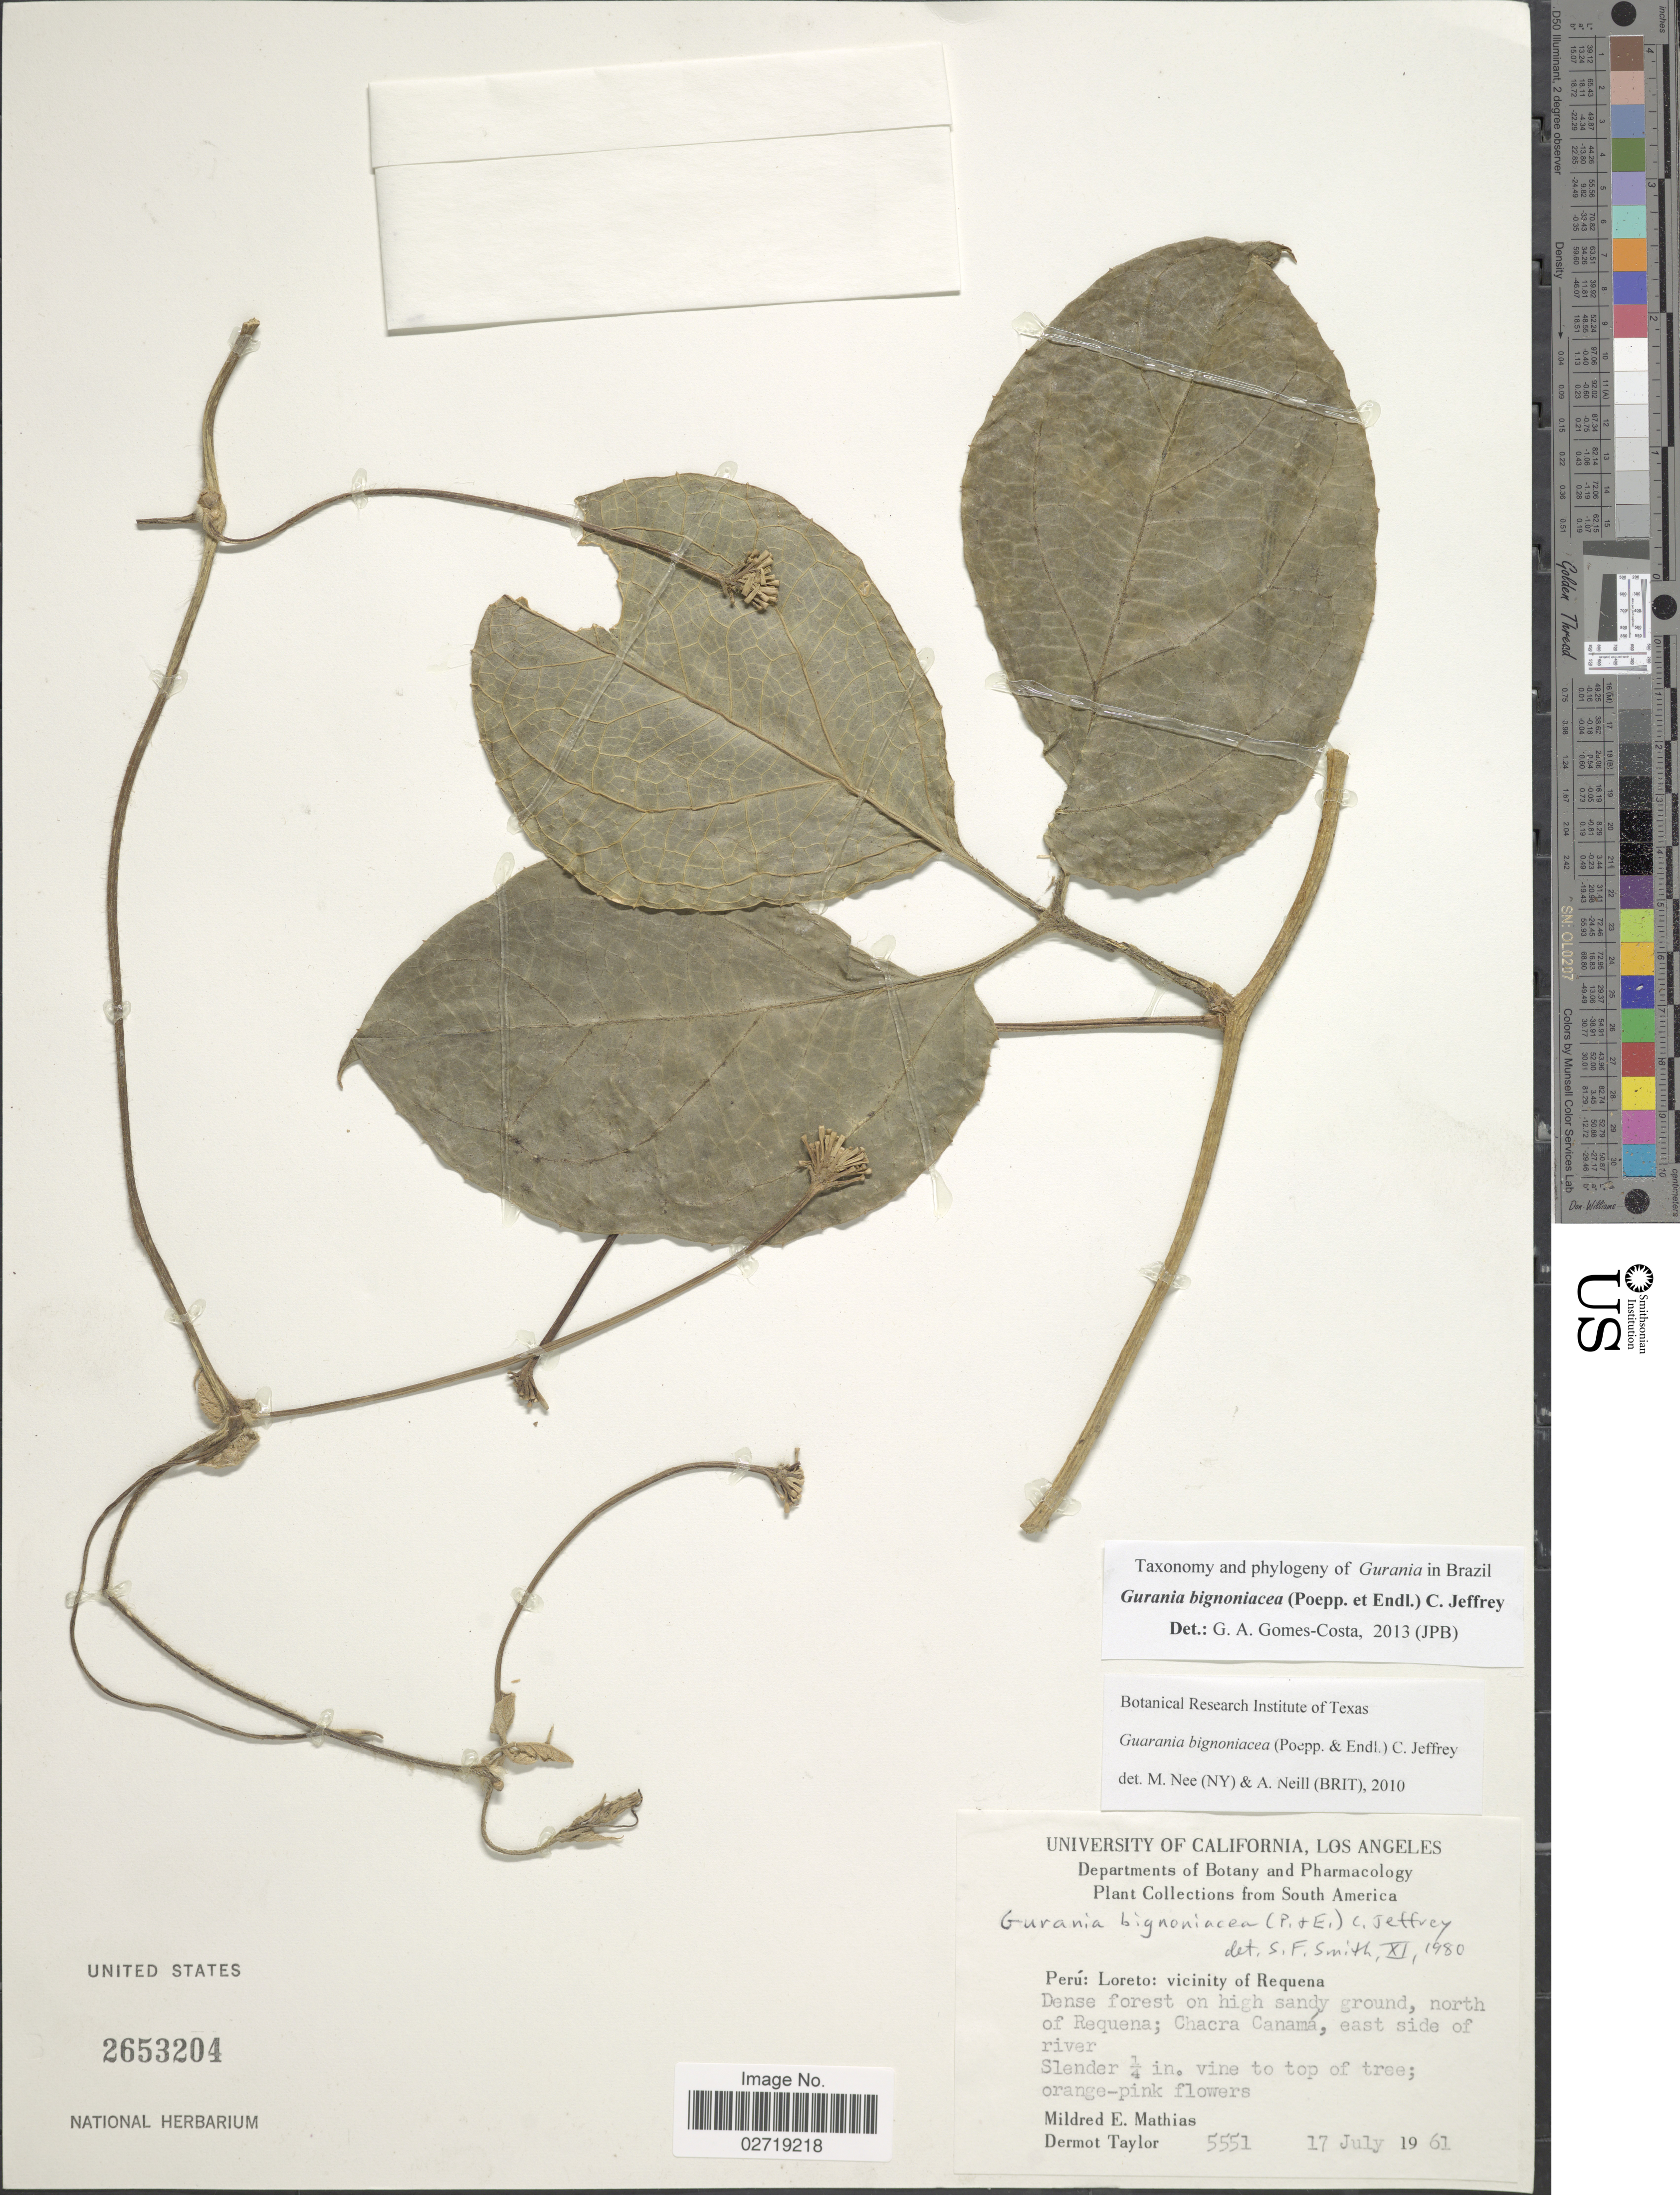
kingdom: Plantae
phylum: Tracheophyta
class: Magnoliopsida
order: Cucurbitales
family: Cucurbitaceae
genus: Gurania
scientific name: Gurania bignoniacea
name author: (Poepp. & Endl.) C. Jeffrey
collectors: M. E. Mathias & D. Taylor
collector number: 5551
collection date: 1961-07-17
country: Peru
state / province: Loreto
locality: Vicinity of Requena. north of Requena; Chacra Canama, east side of river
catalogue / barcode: US 2653204